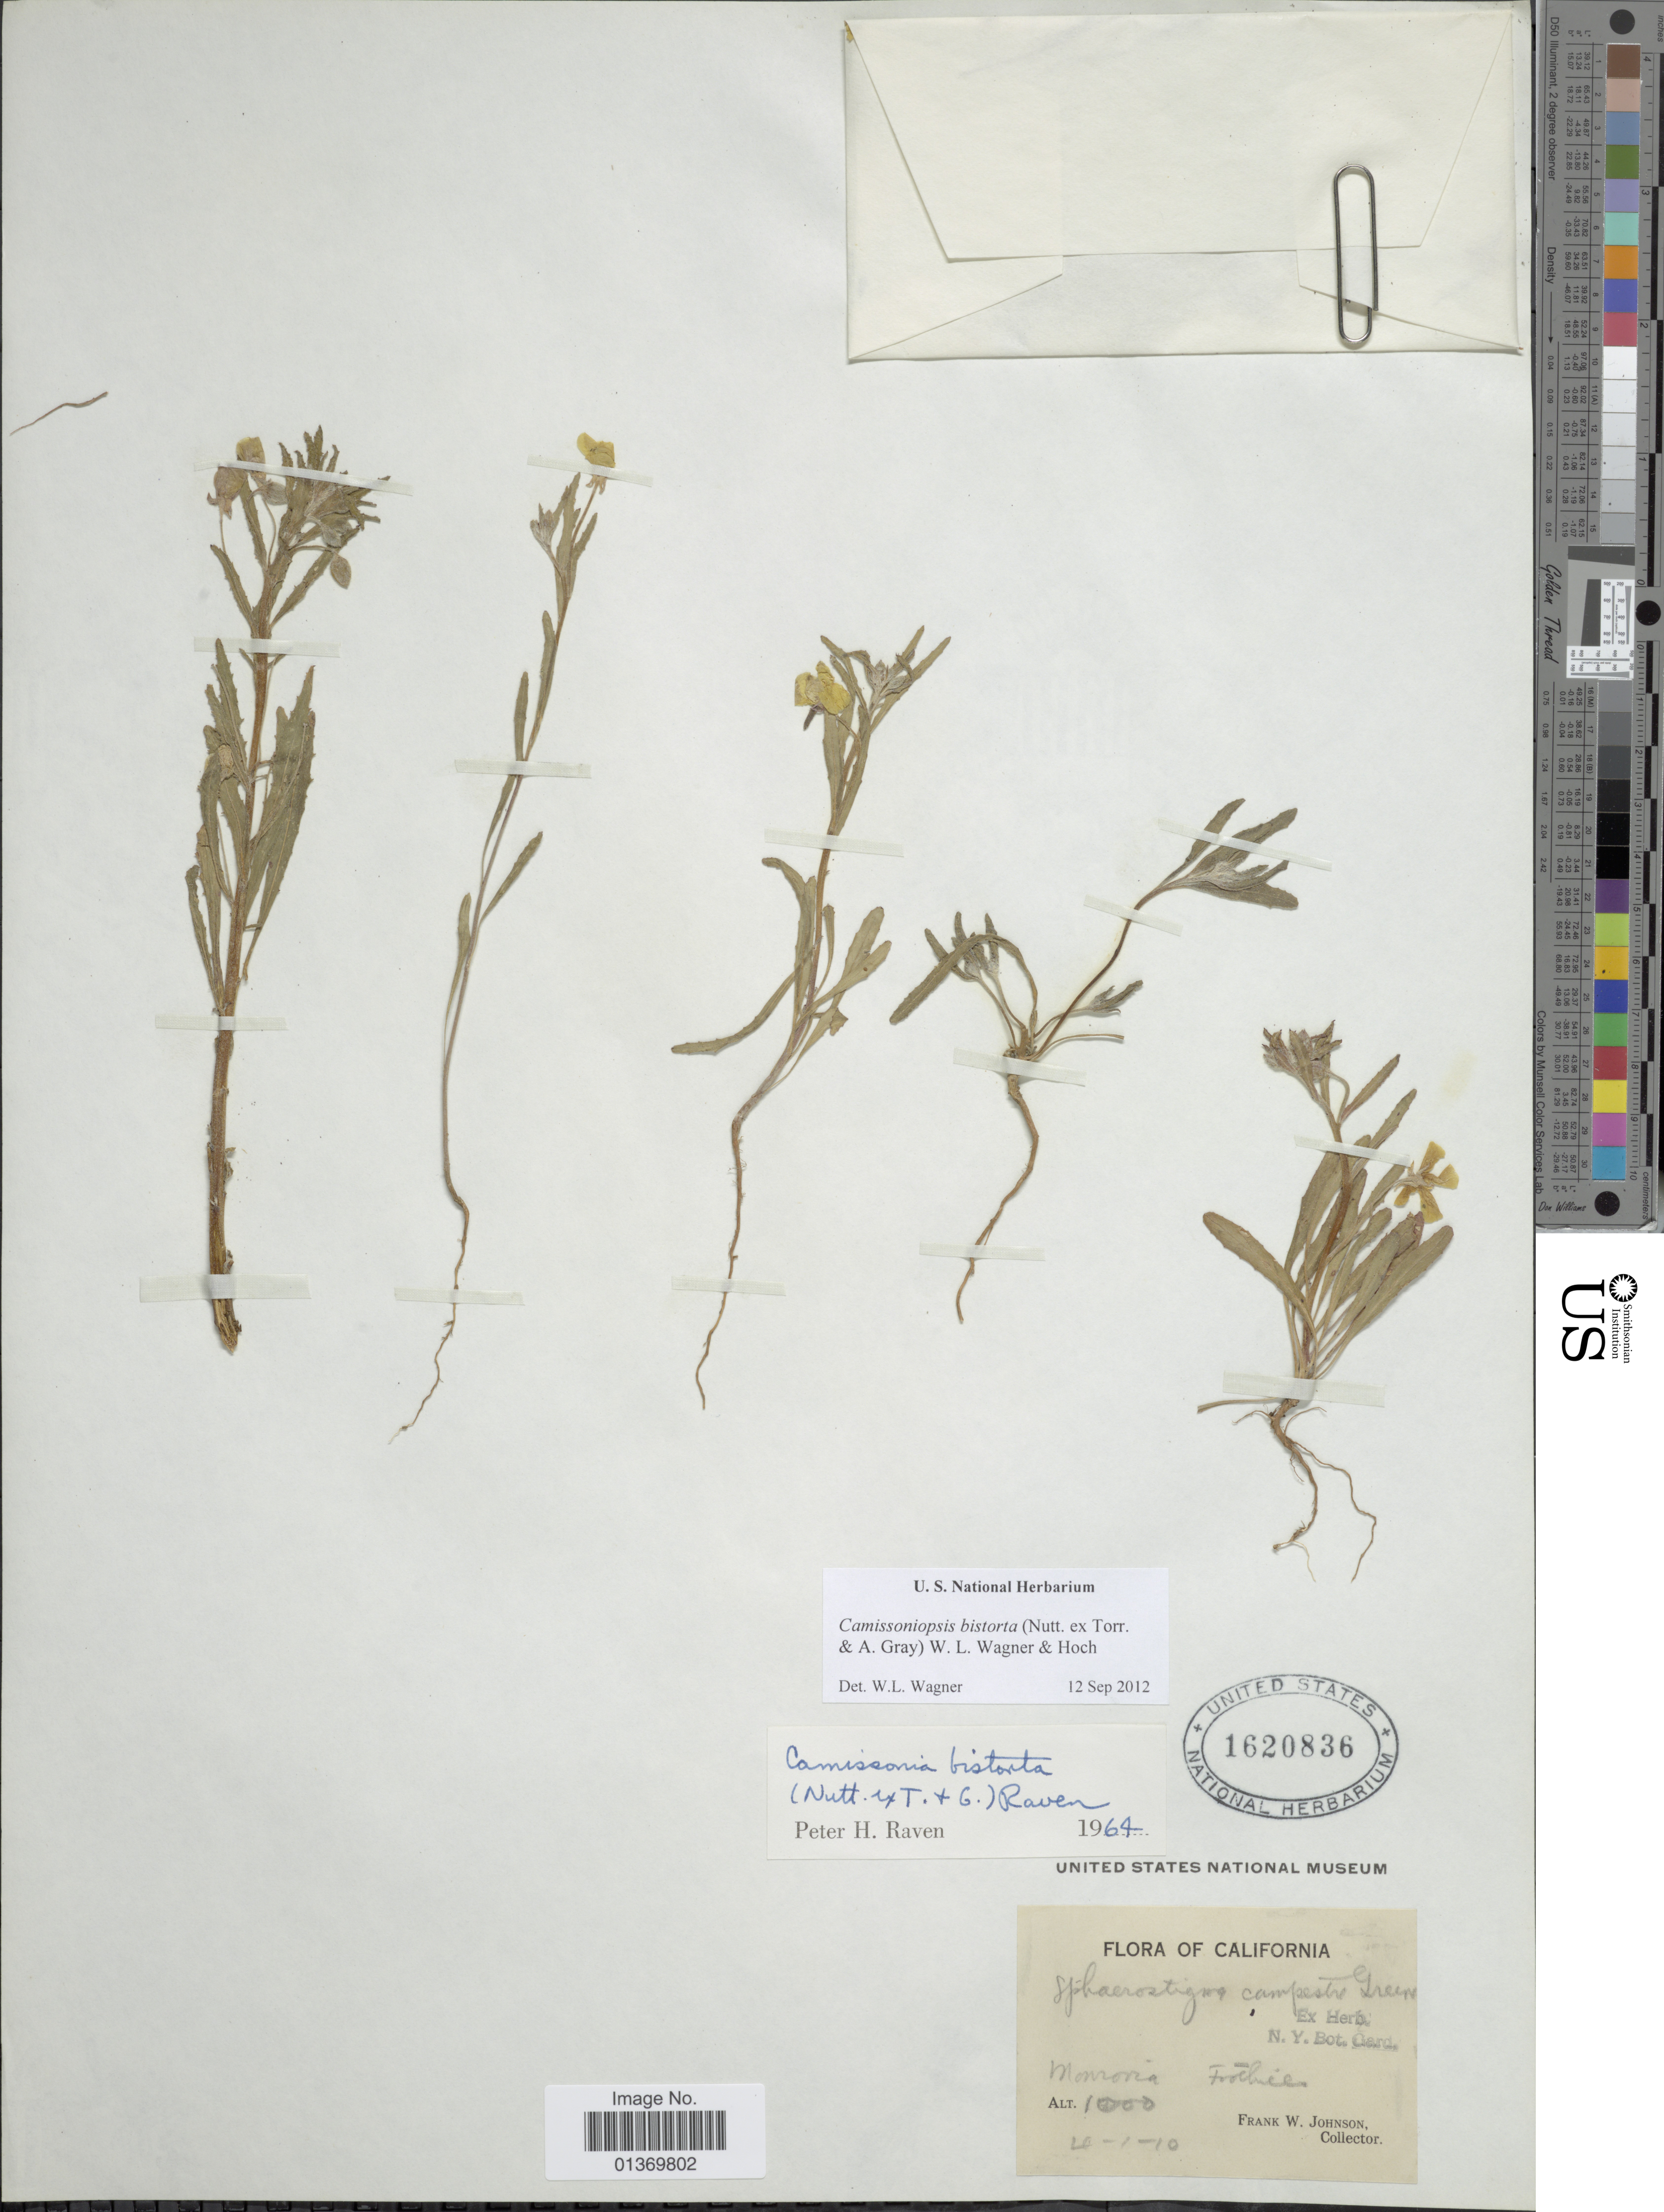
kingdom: Plantae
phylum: Tracheophyta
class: Magnoliopsida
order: Myrtales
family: Onagraceae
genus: Camissoniopsis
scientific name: Camissoniopsis bistorta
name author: (Nutt. ex Torr. & A. Gray) W.L. Wagner & Hoch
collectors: F. W. Johnson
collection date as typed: Transcribed d/m/y: 20/1/70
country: United States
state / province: California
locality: Monrovia Foothills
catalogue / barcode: US 1620836